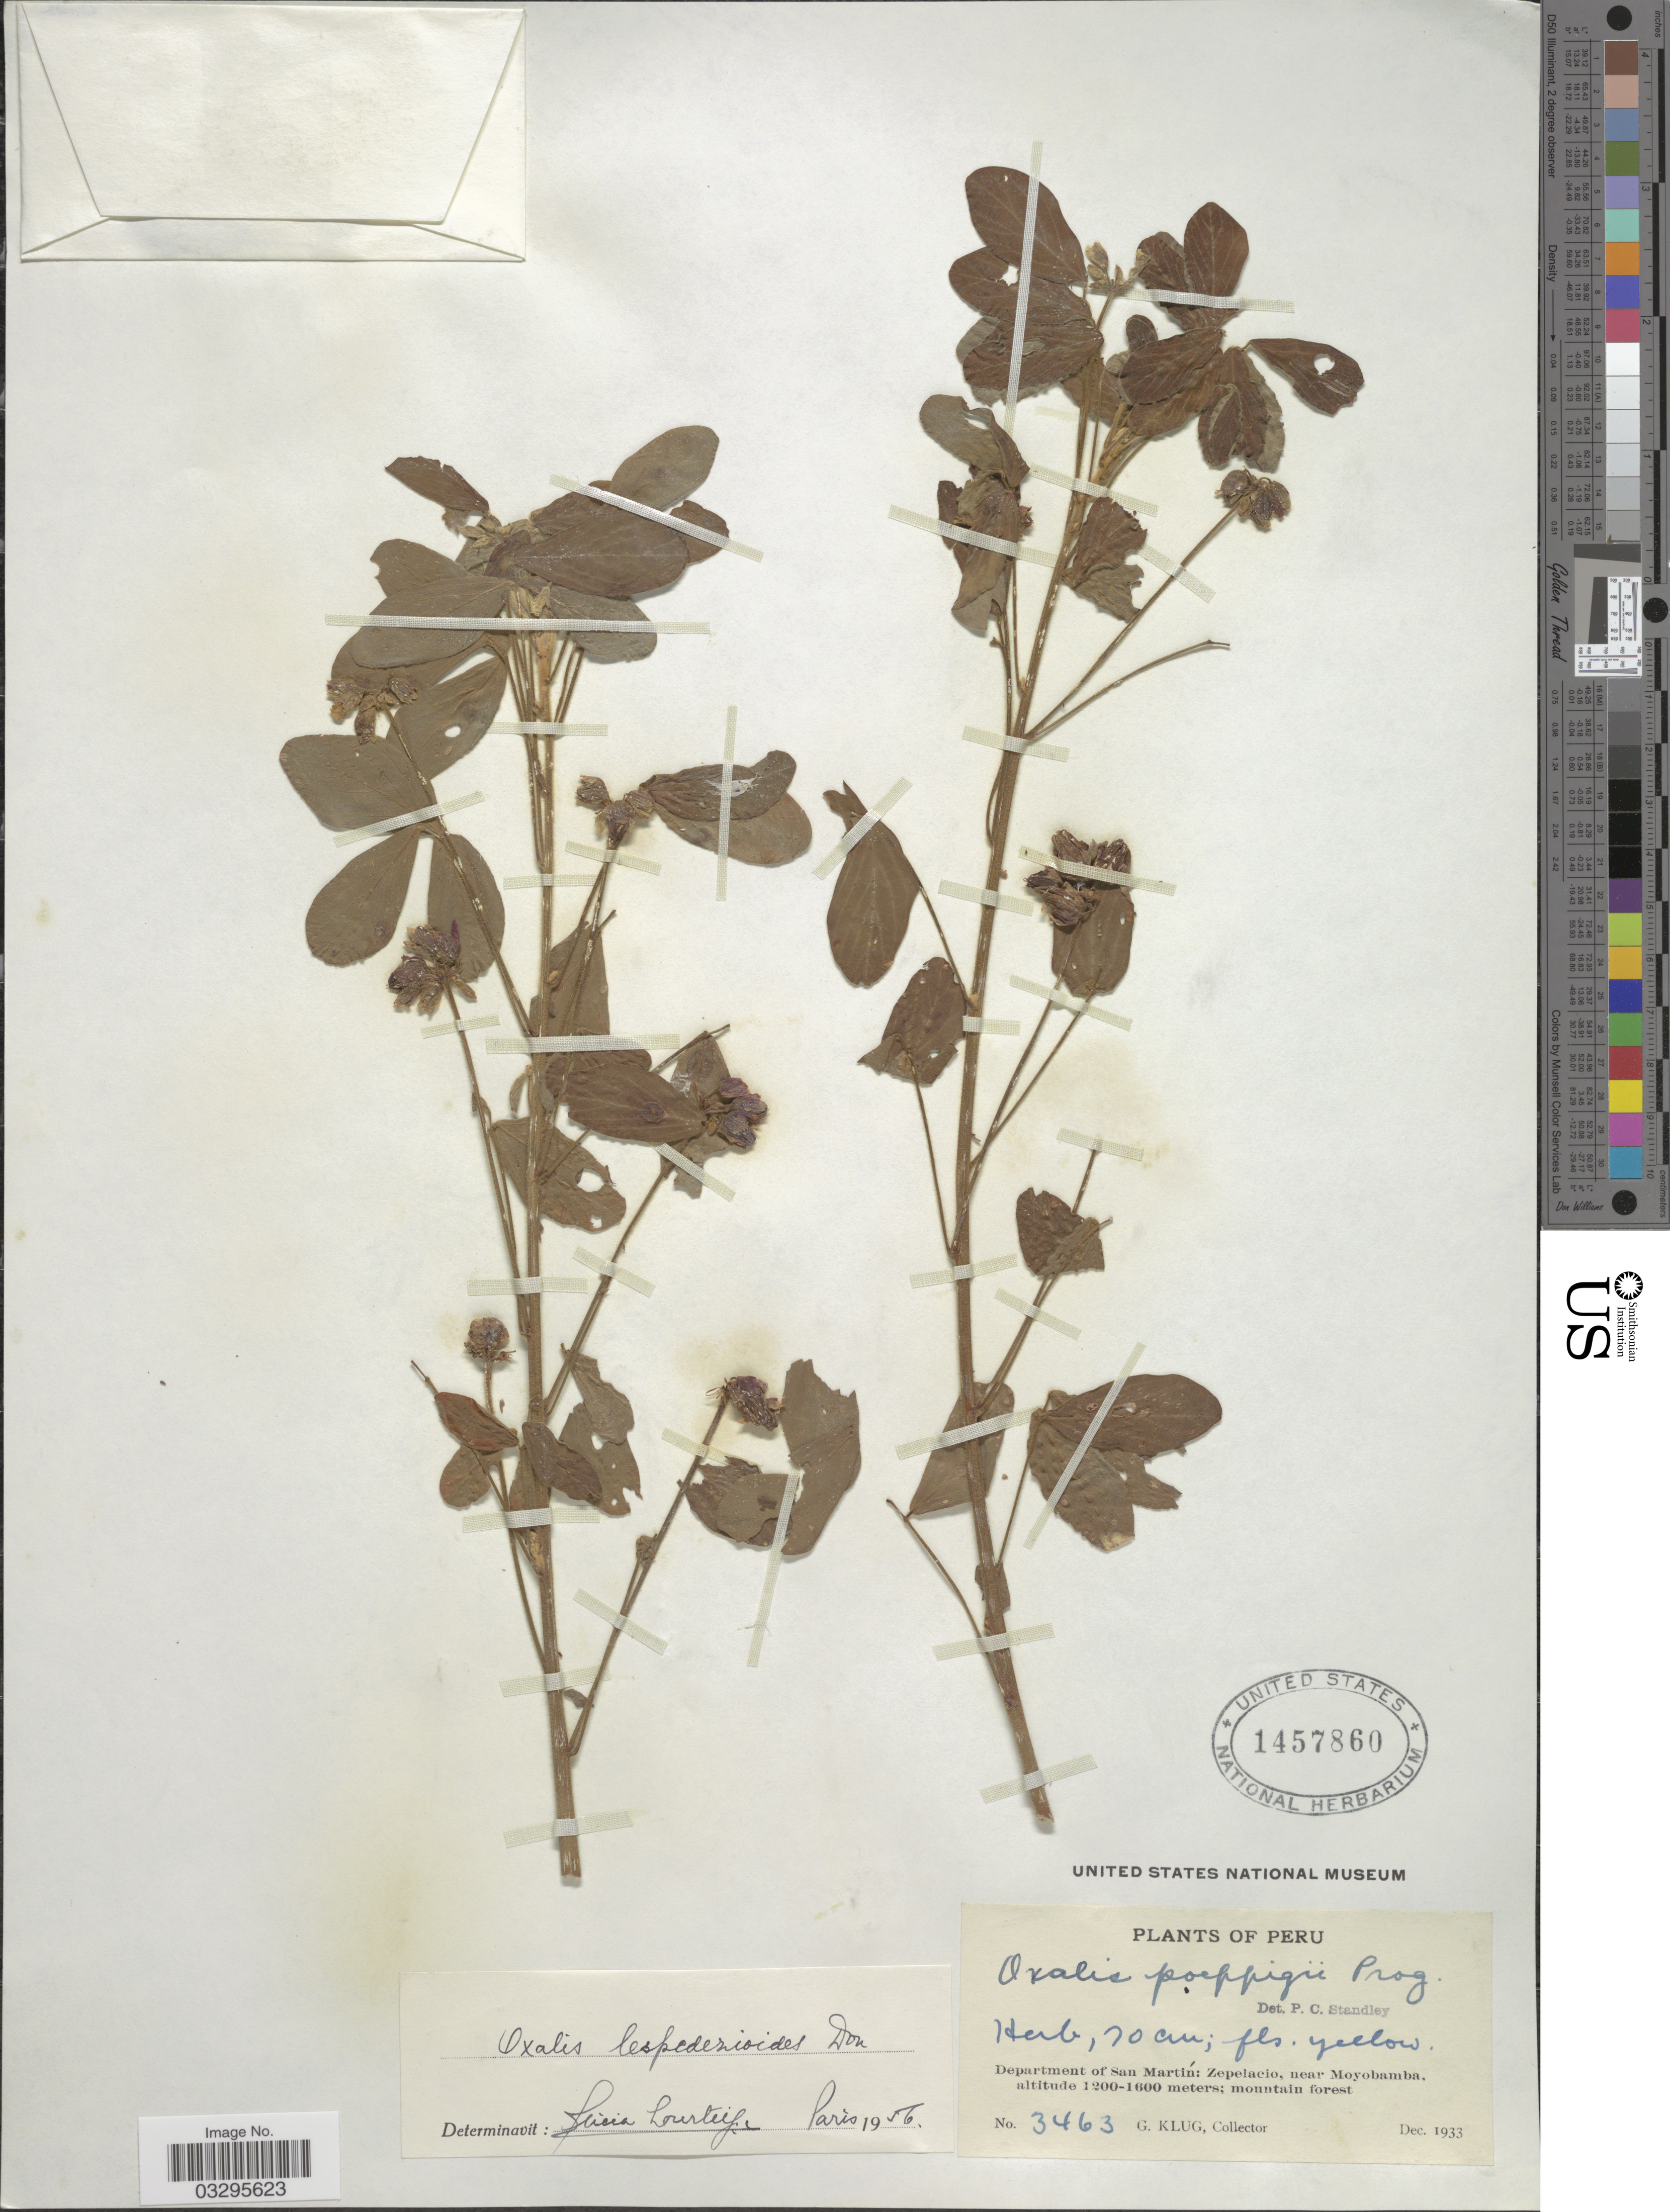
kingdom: Plantae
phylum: Tracheophyta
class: Magnoliopsida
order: Oxalidales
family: Oxalidaceae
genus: Oxalis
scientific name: Oxalis lespedezioides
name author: G. Don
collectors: G. Klug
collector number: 3463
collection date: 1933-12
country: Peru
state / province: San Martín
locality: Department of San Martín: Zepelacio, near Moyobamba.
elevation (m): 1200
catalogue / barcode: US 1457860